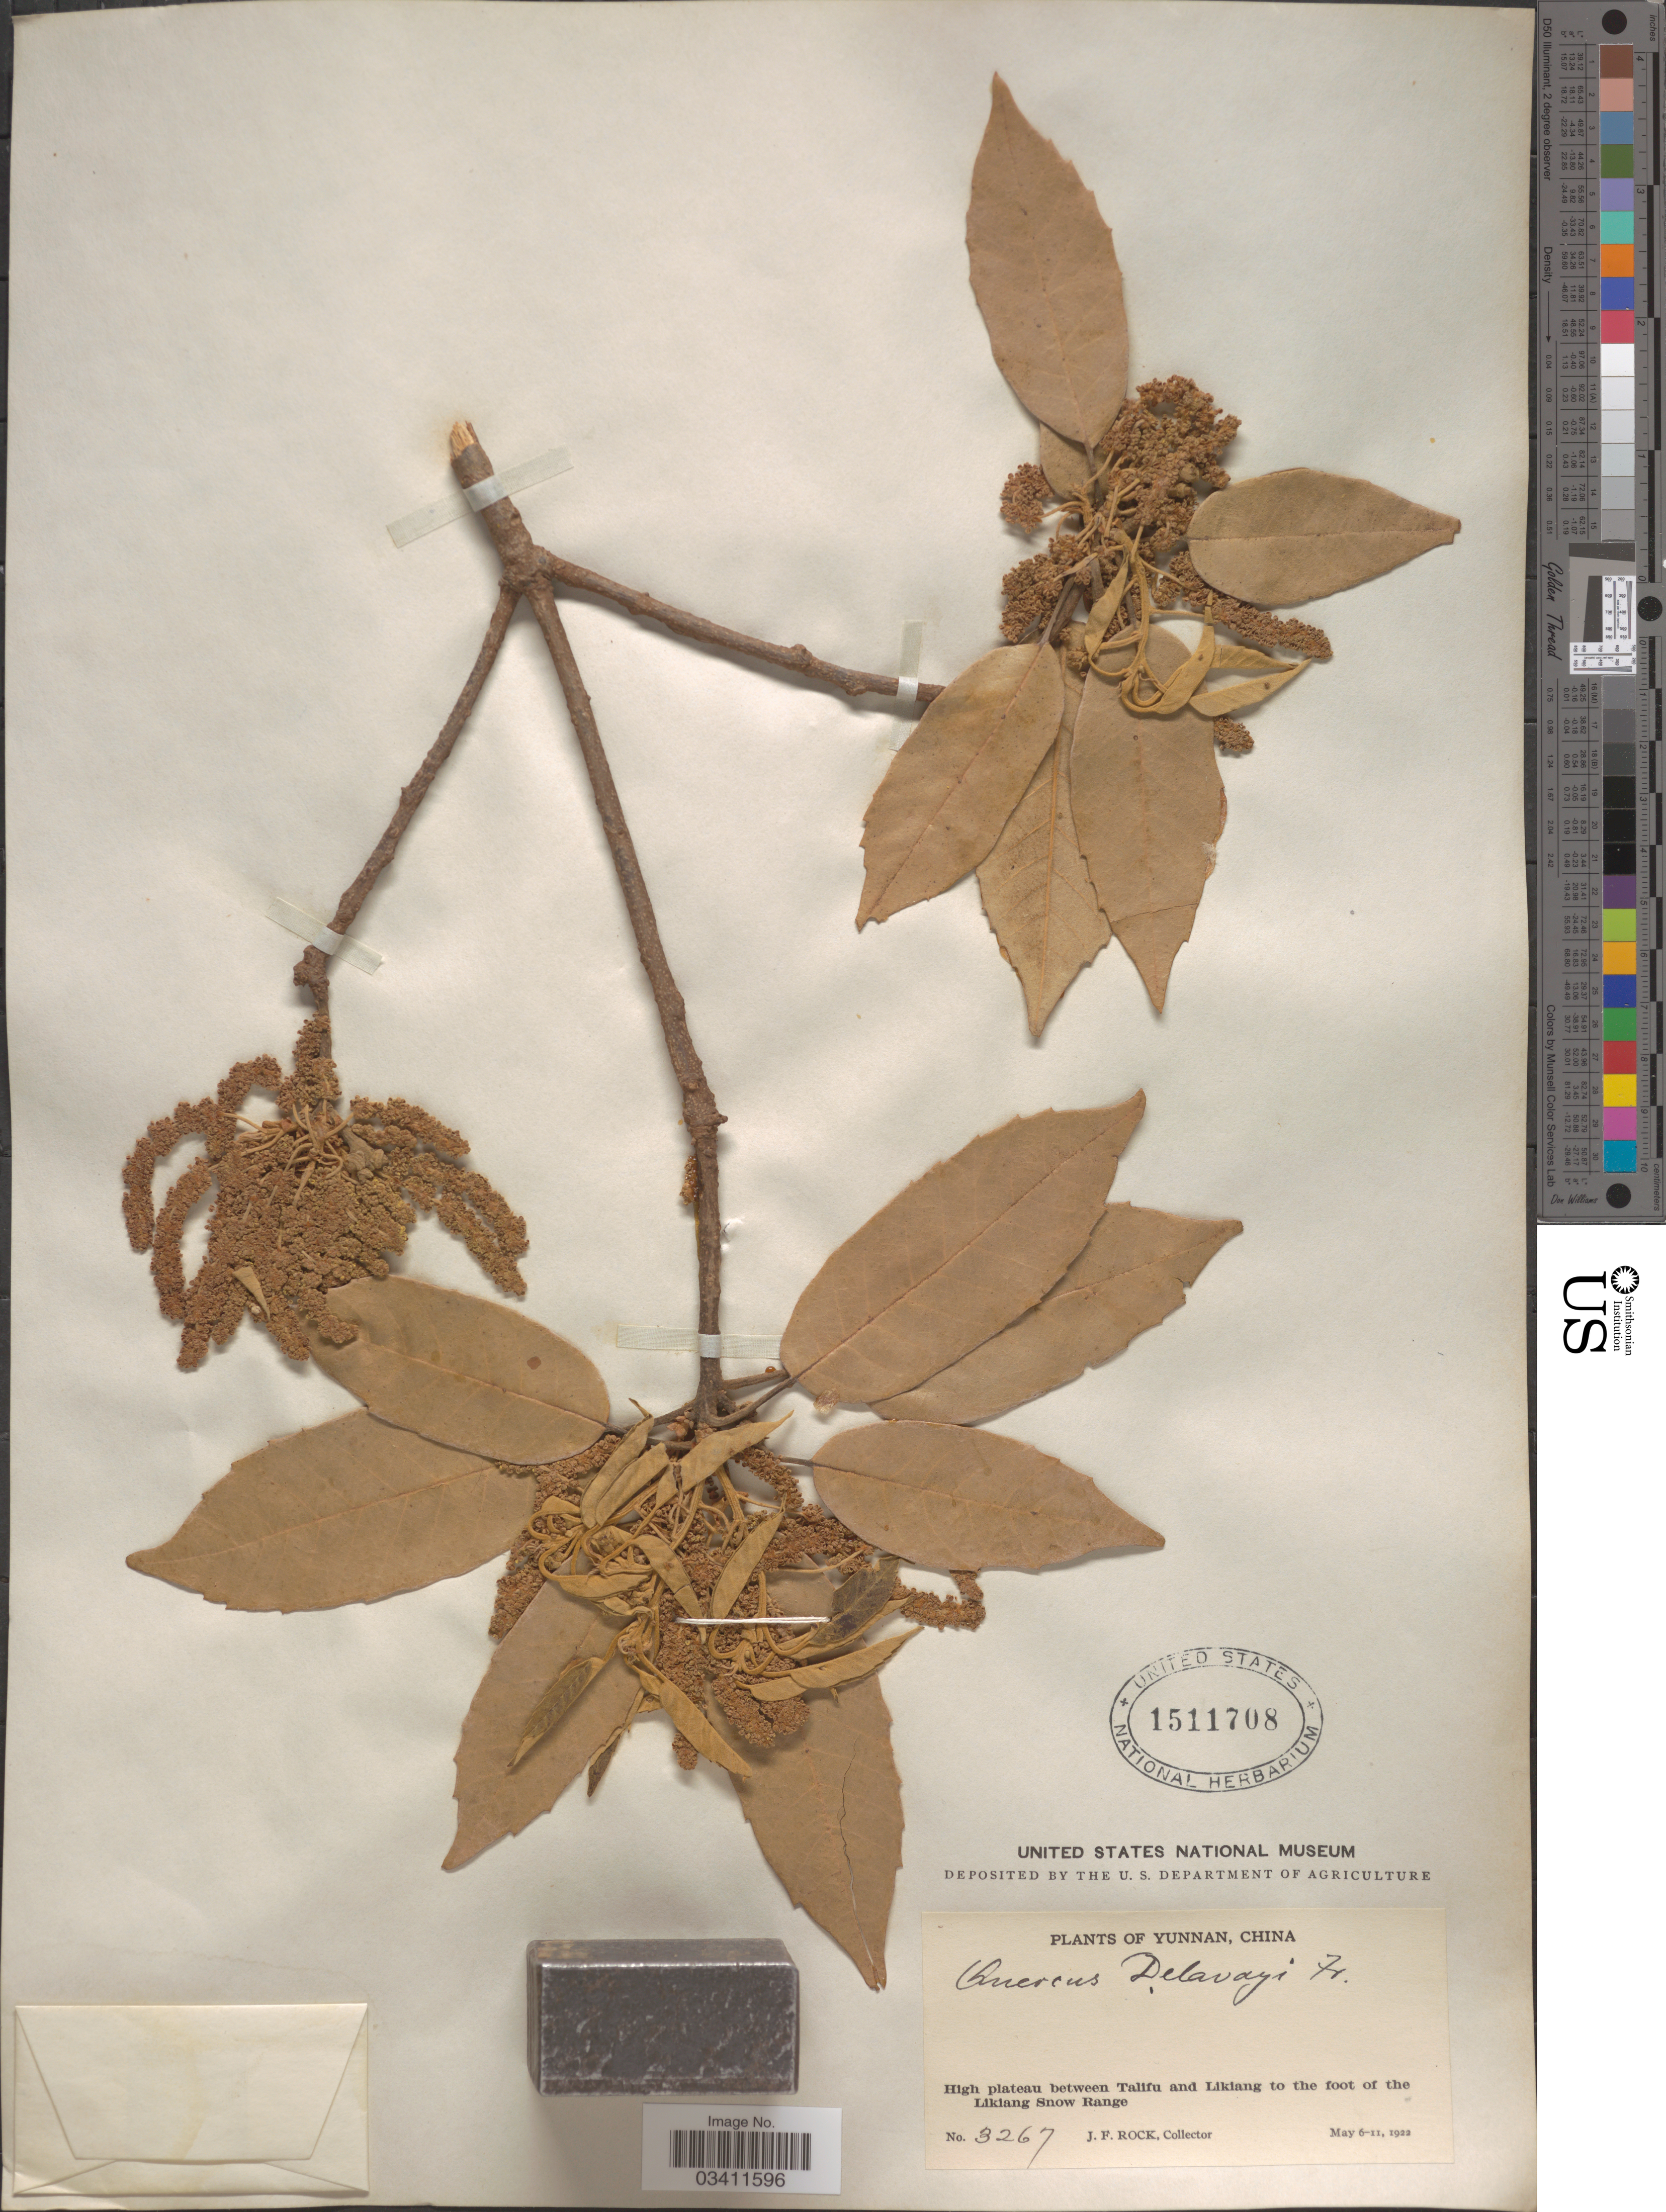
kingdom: Plantae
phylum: Tracheophyta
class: Magnoliopsida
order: Fagales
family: Fagaceae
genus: Quercus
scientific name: Quercus delavayi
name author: Franch.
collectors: J. Rock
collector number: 3267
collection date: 1922-05-06/1922-05-11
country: China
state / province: Yunnan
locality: High plateau between Talifu and Likiang to the foot of the Likiang Snow Range.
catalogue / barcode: US 1511708